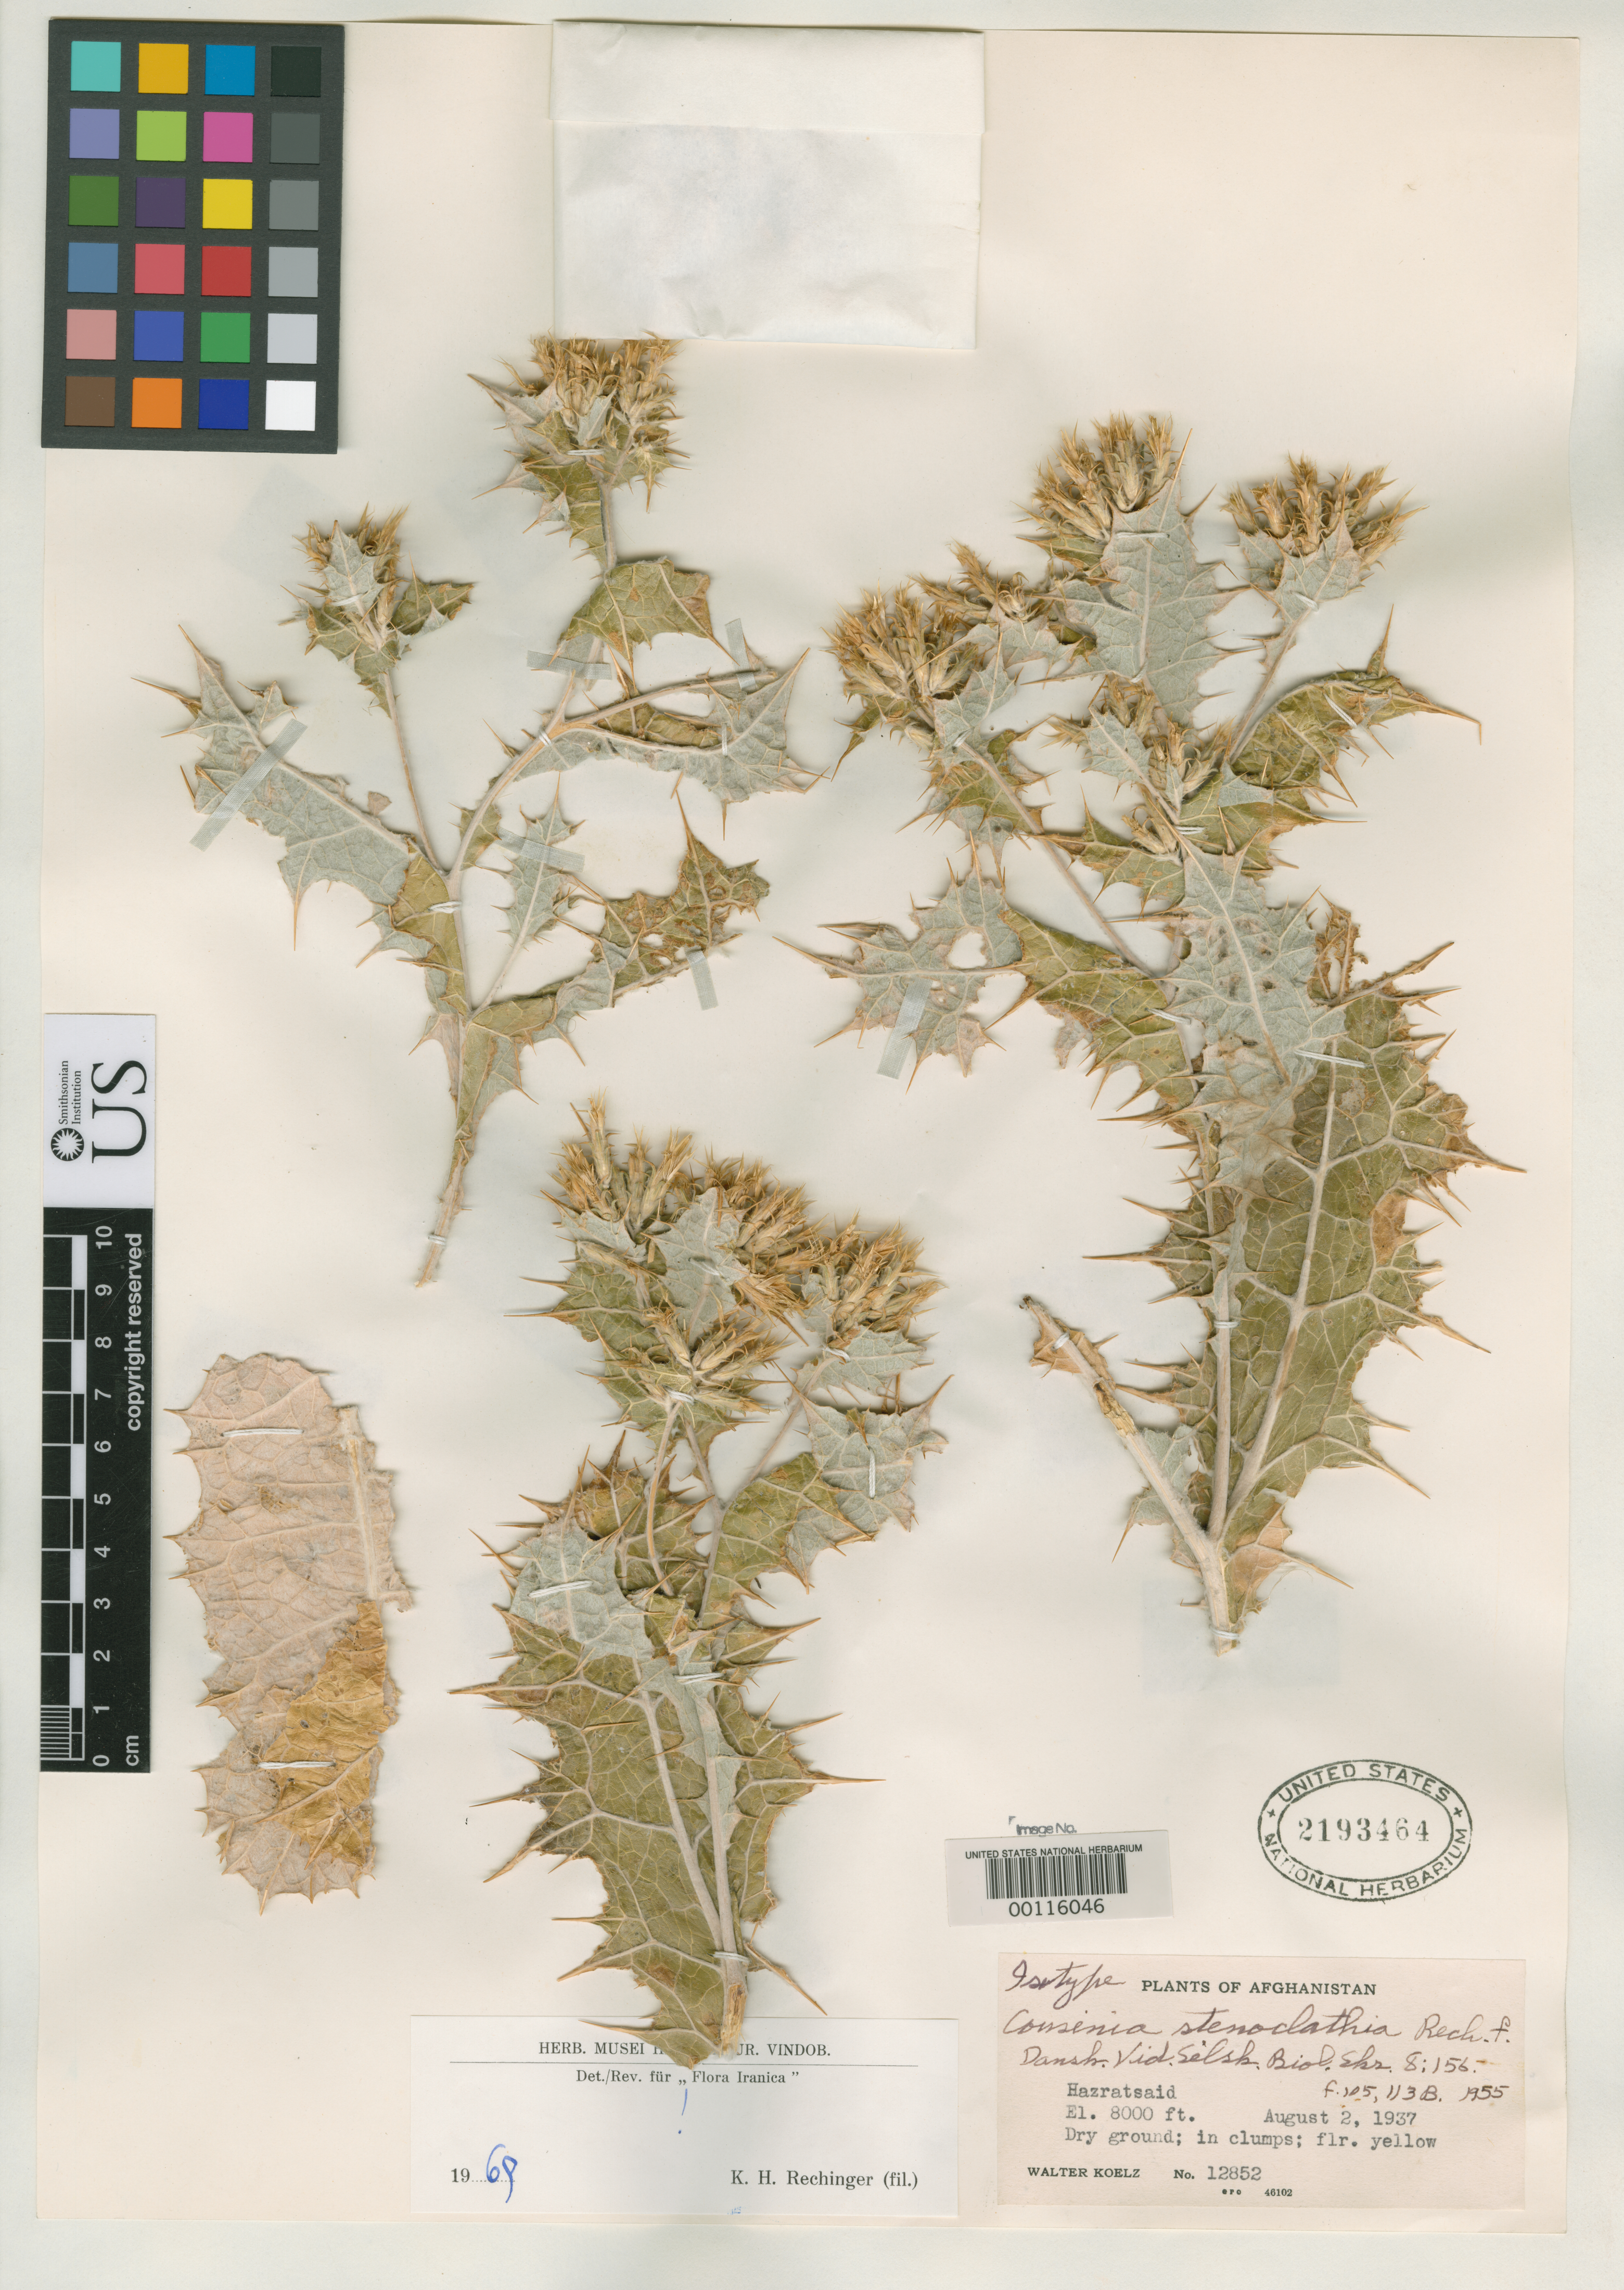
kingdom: Plantae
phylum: Tracheophyta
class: Magnoliopsida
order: Asterales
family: Asteraceae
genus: Cousinia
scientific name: Cousinia stenocalathia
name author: Rech. f.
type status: Isotype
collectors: W. N. Koelz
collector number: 12852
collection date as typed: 02 Aug 1937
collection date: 1937-08-02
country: Afghanistan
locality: Harratsaid.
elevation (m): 2438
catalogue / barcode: US 2193464